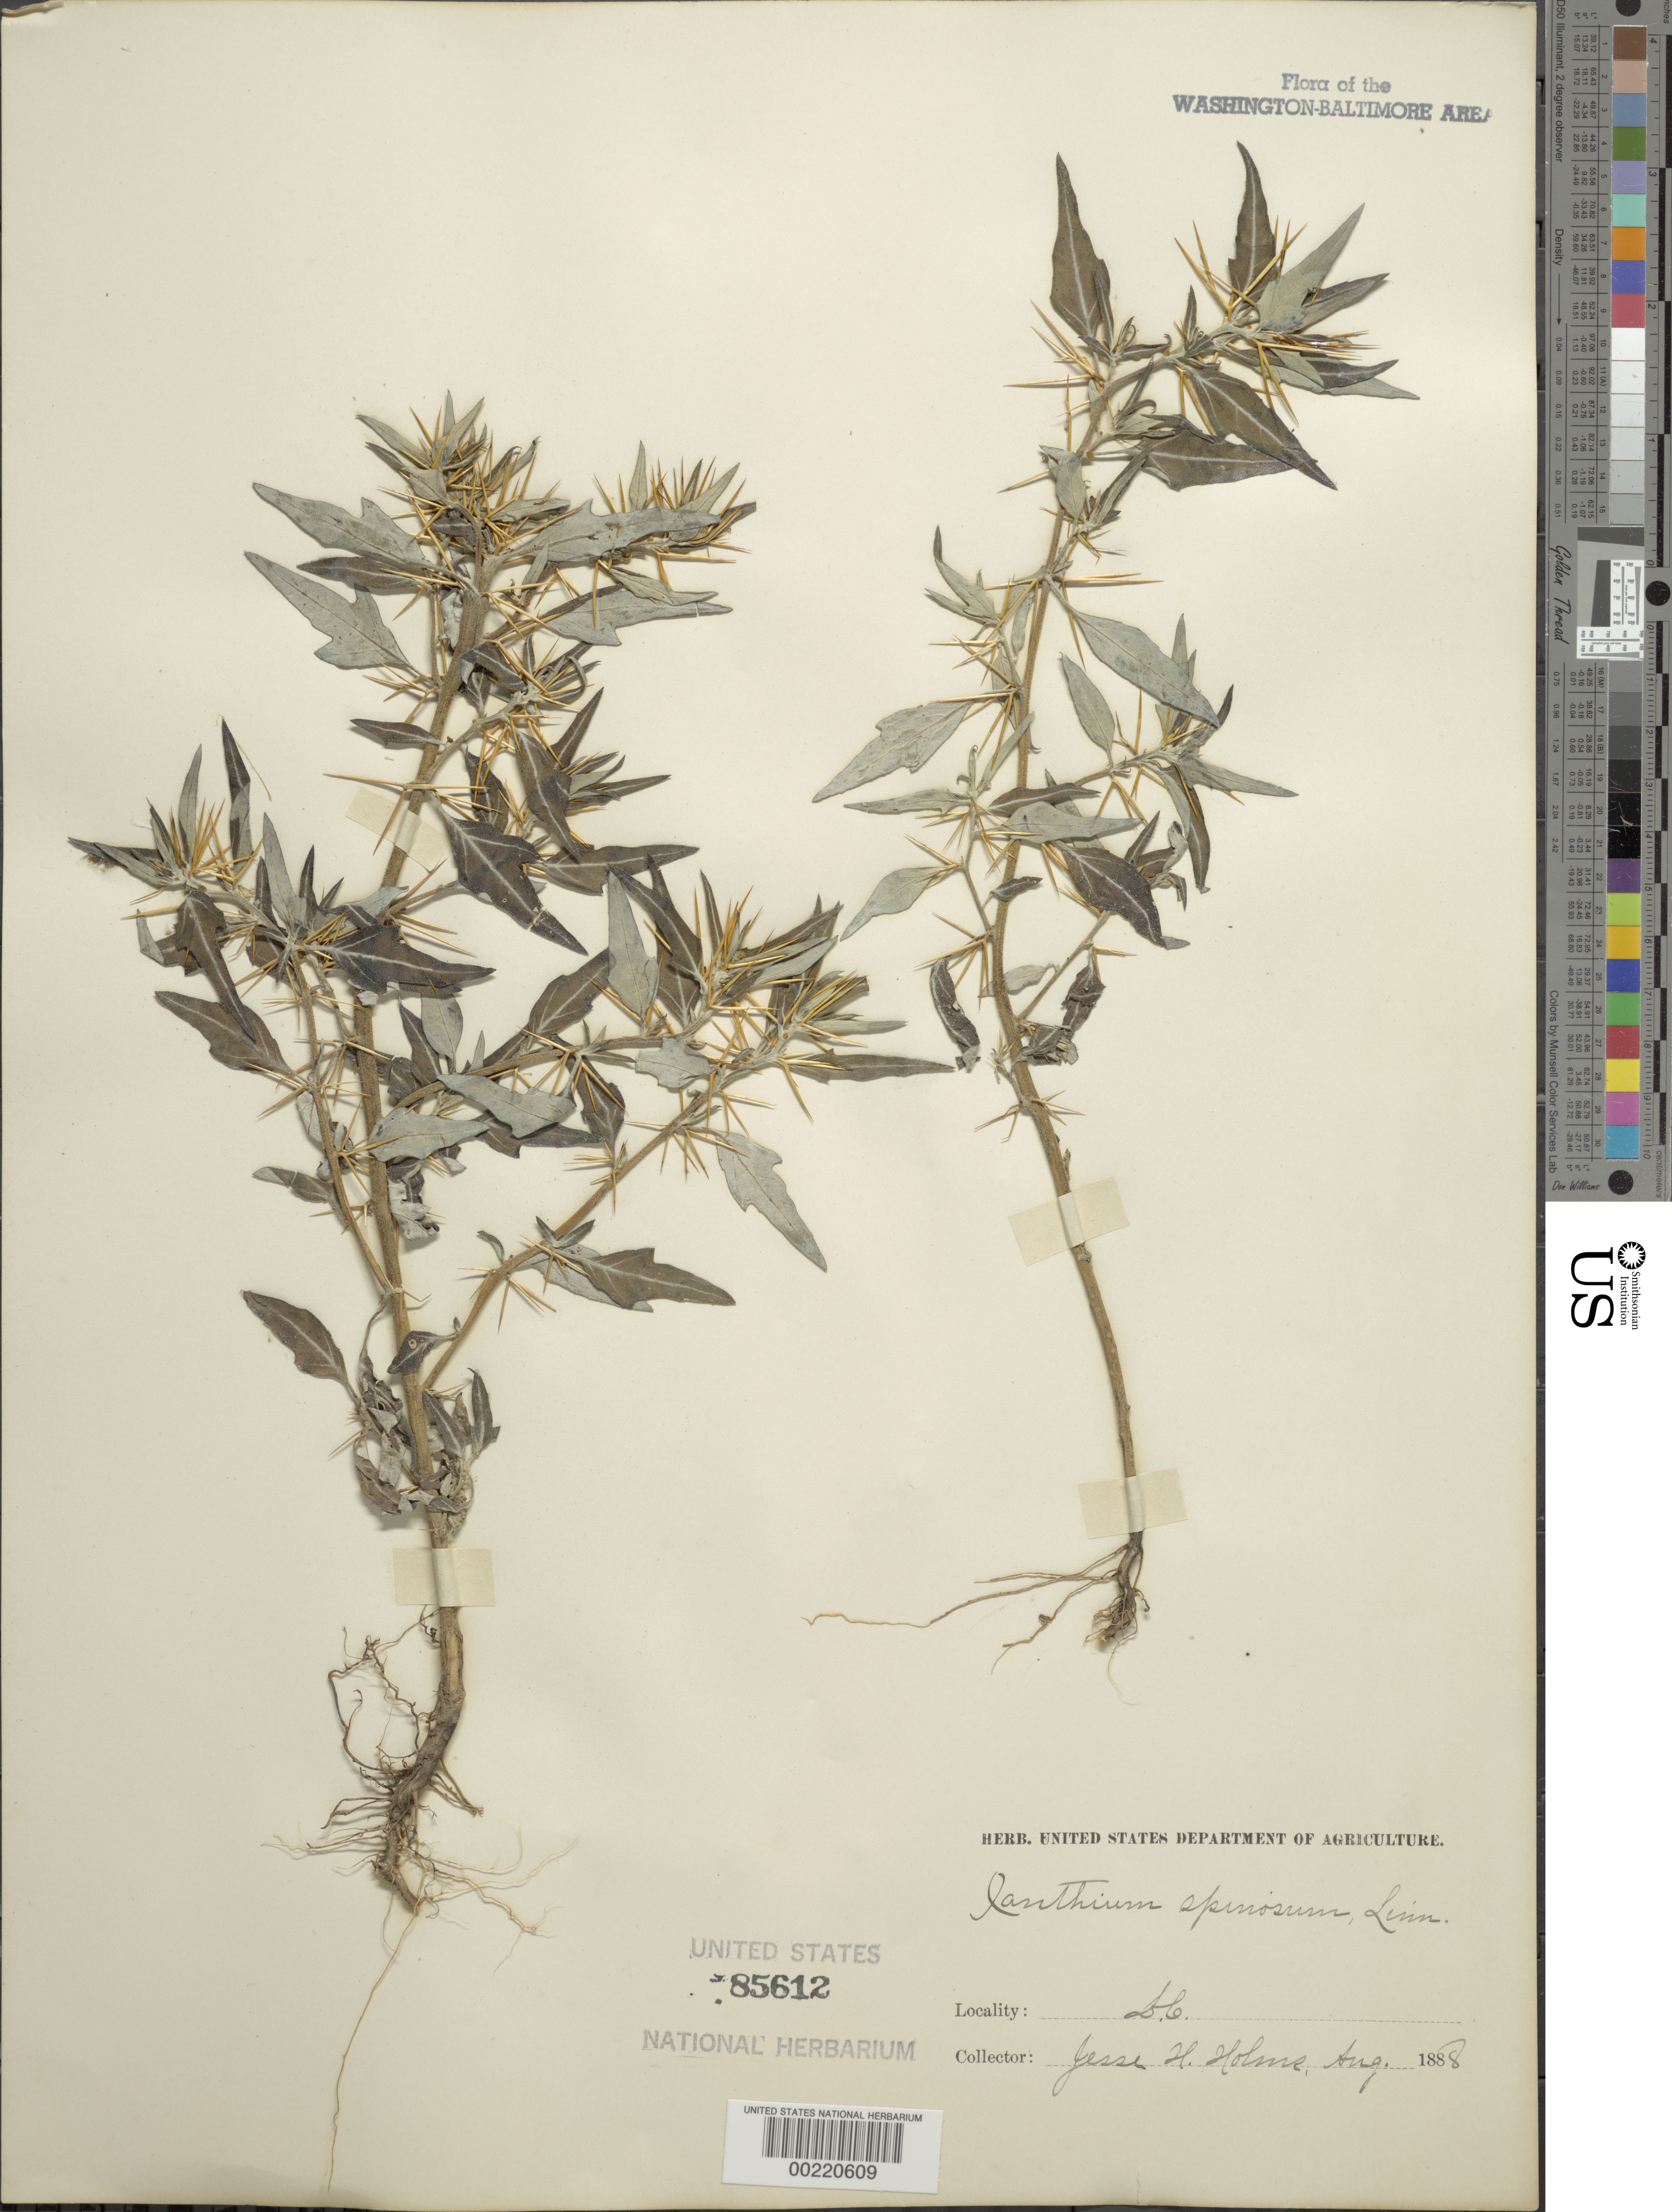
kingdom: Plantae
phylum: Tracheophyta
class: Magnoliopsida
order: Asterales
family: Asteraceae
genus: Xanthium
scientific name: Xanthium spinosum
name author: L.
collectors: J. H. Holms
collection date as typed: Aug 1888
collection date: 1888-08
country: United States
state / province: District of Columbia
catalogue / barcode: US 85612